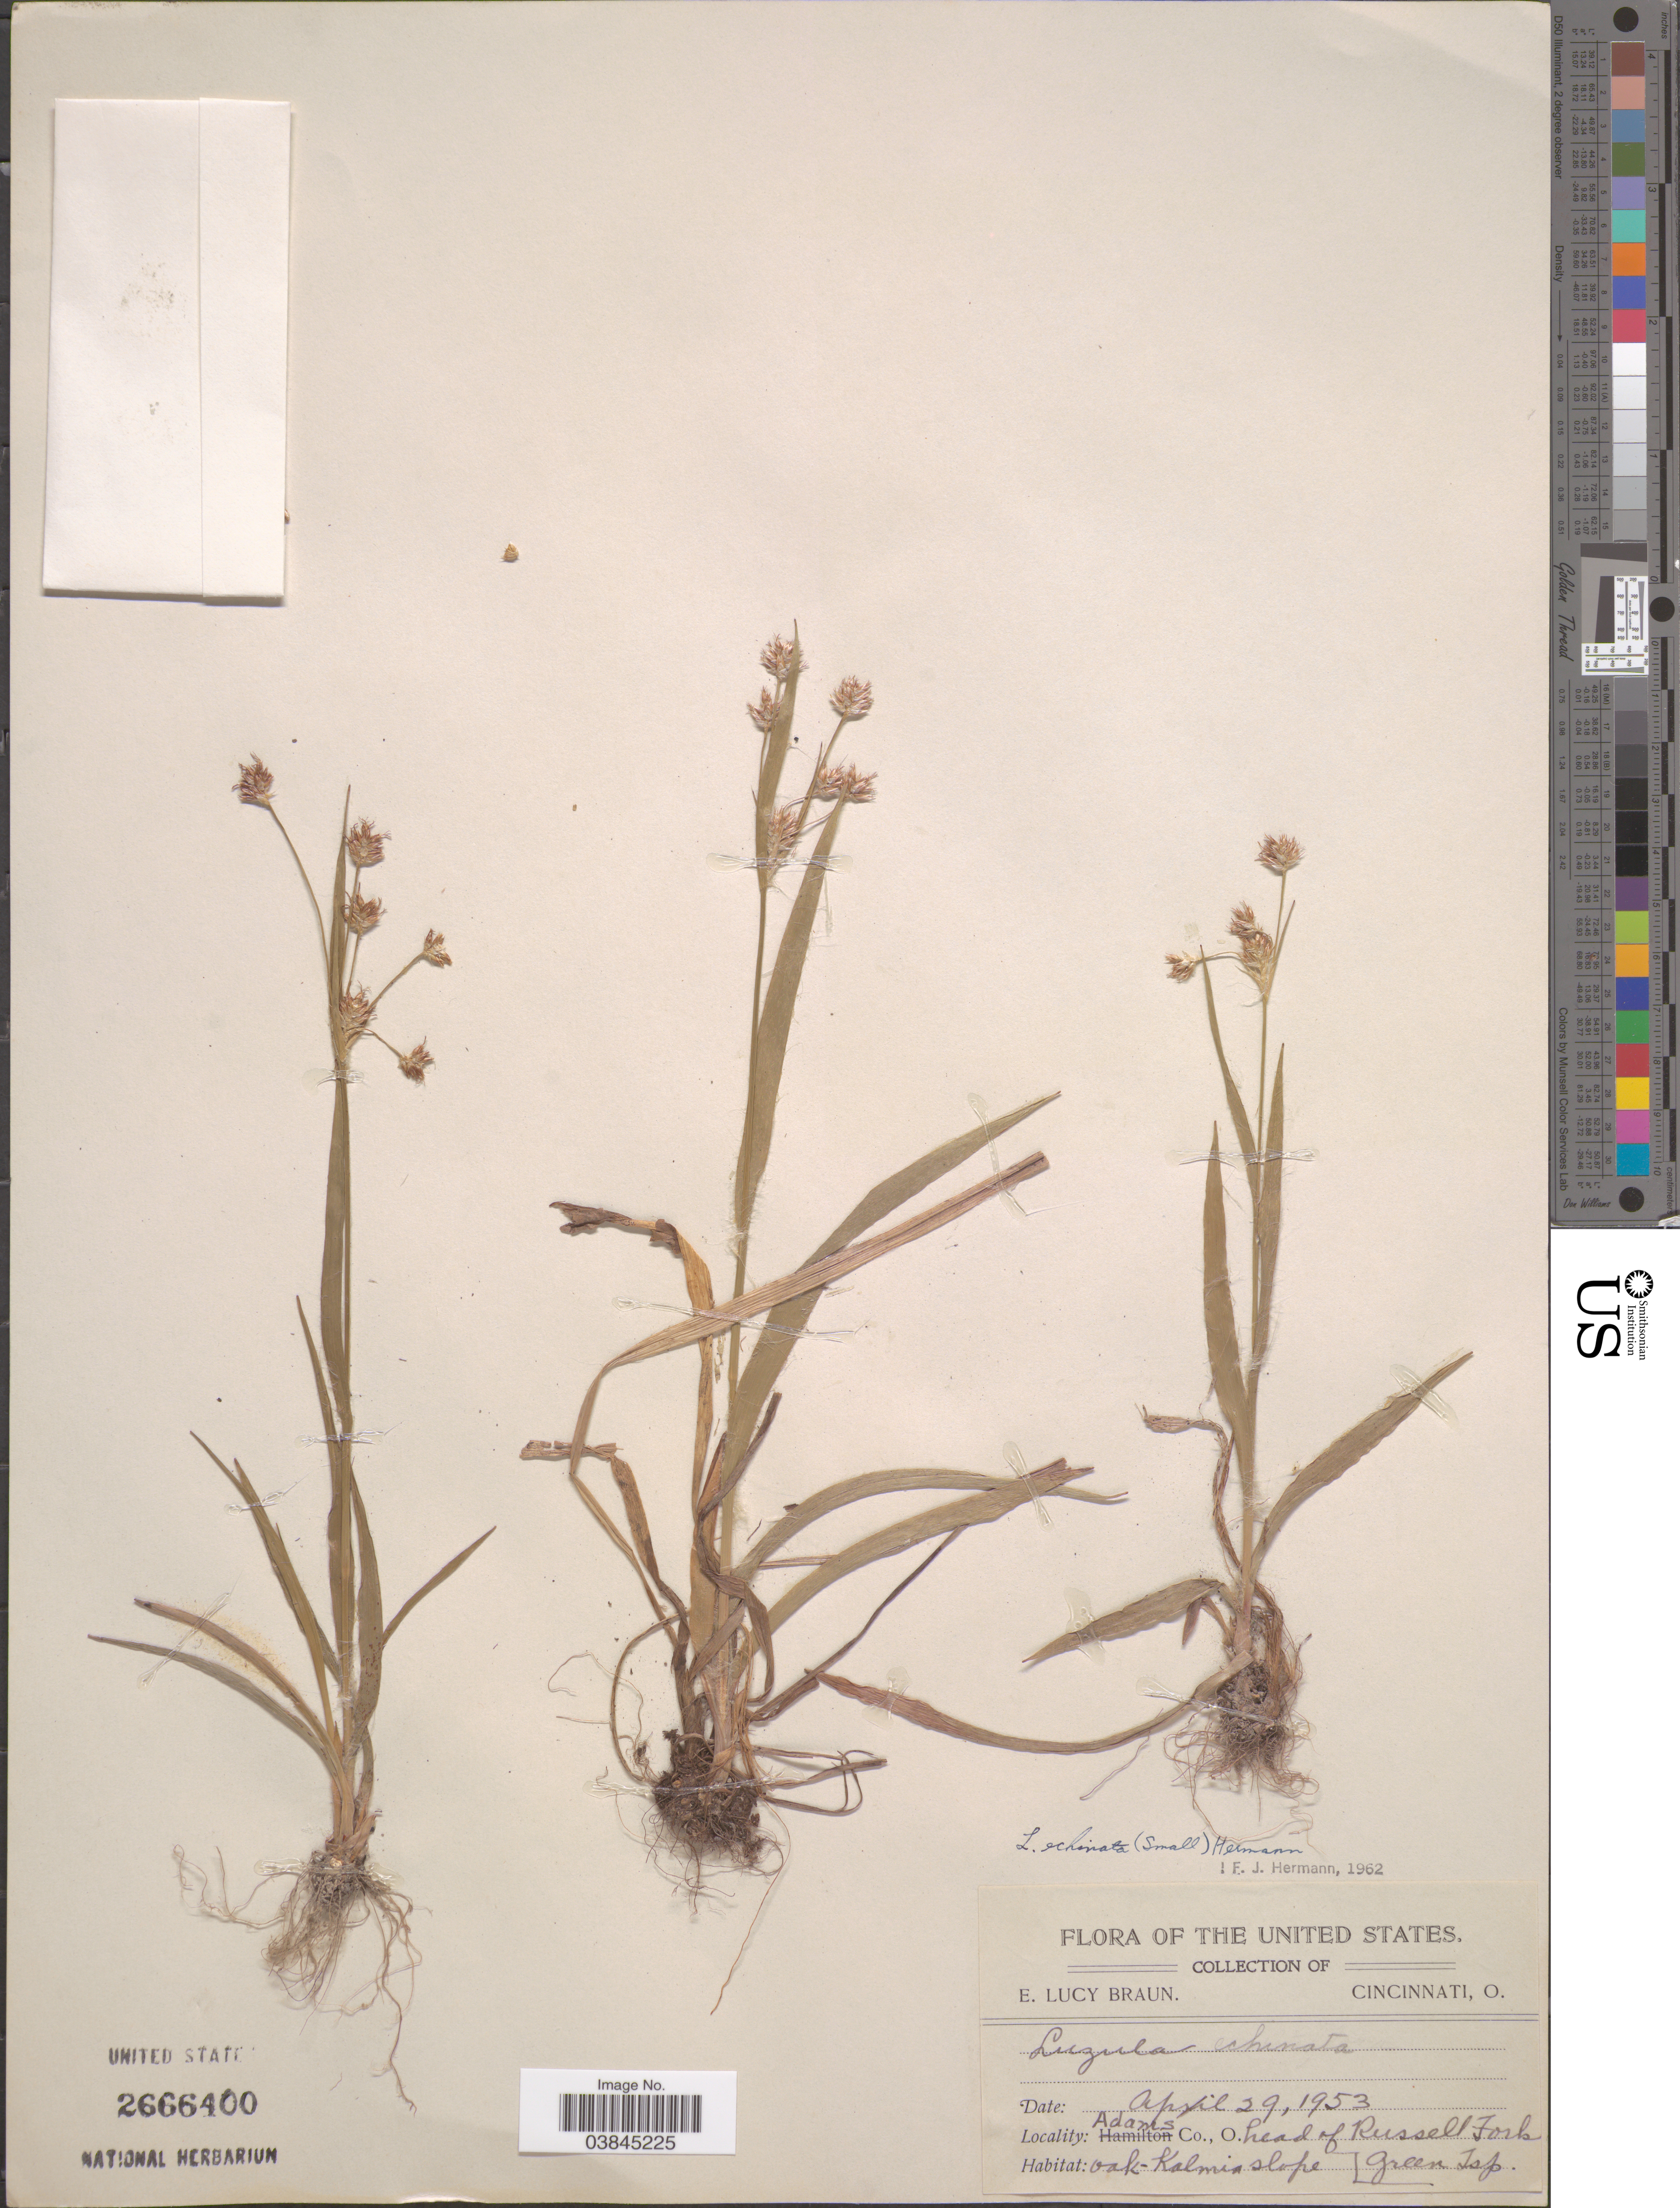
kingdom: Plantae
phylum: Tracheophyta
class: Liliopsida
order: Poales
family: Juncaceae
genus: Luzula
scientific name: Luzula campestris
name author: (L.) DC.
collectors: E. L. Braun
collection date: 1953-04-29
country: United States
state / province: Ohio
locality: Adams Co. Head of Russell Forks. Oak-Kalmia slope.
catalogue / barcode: US 2666400